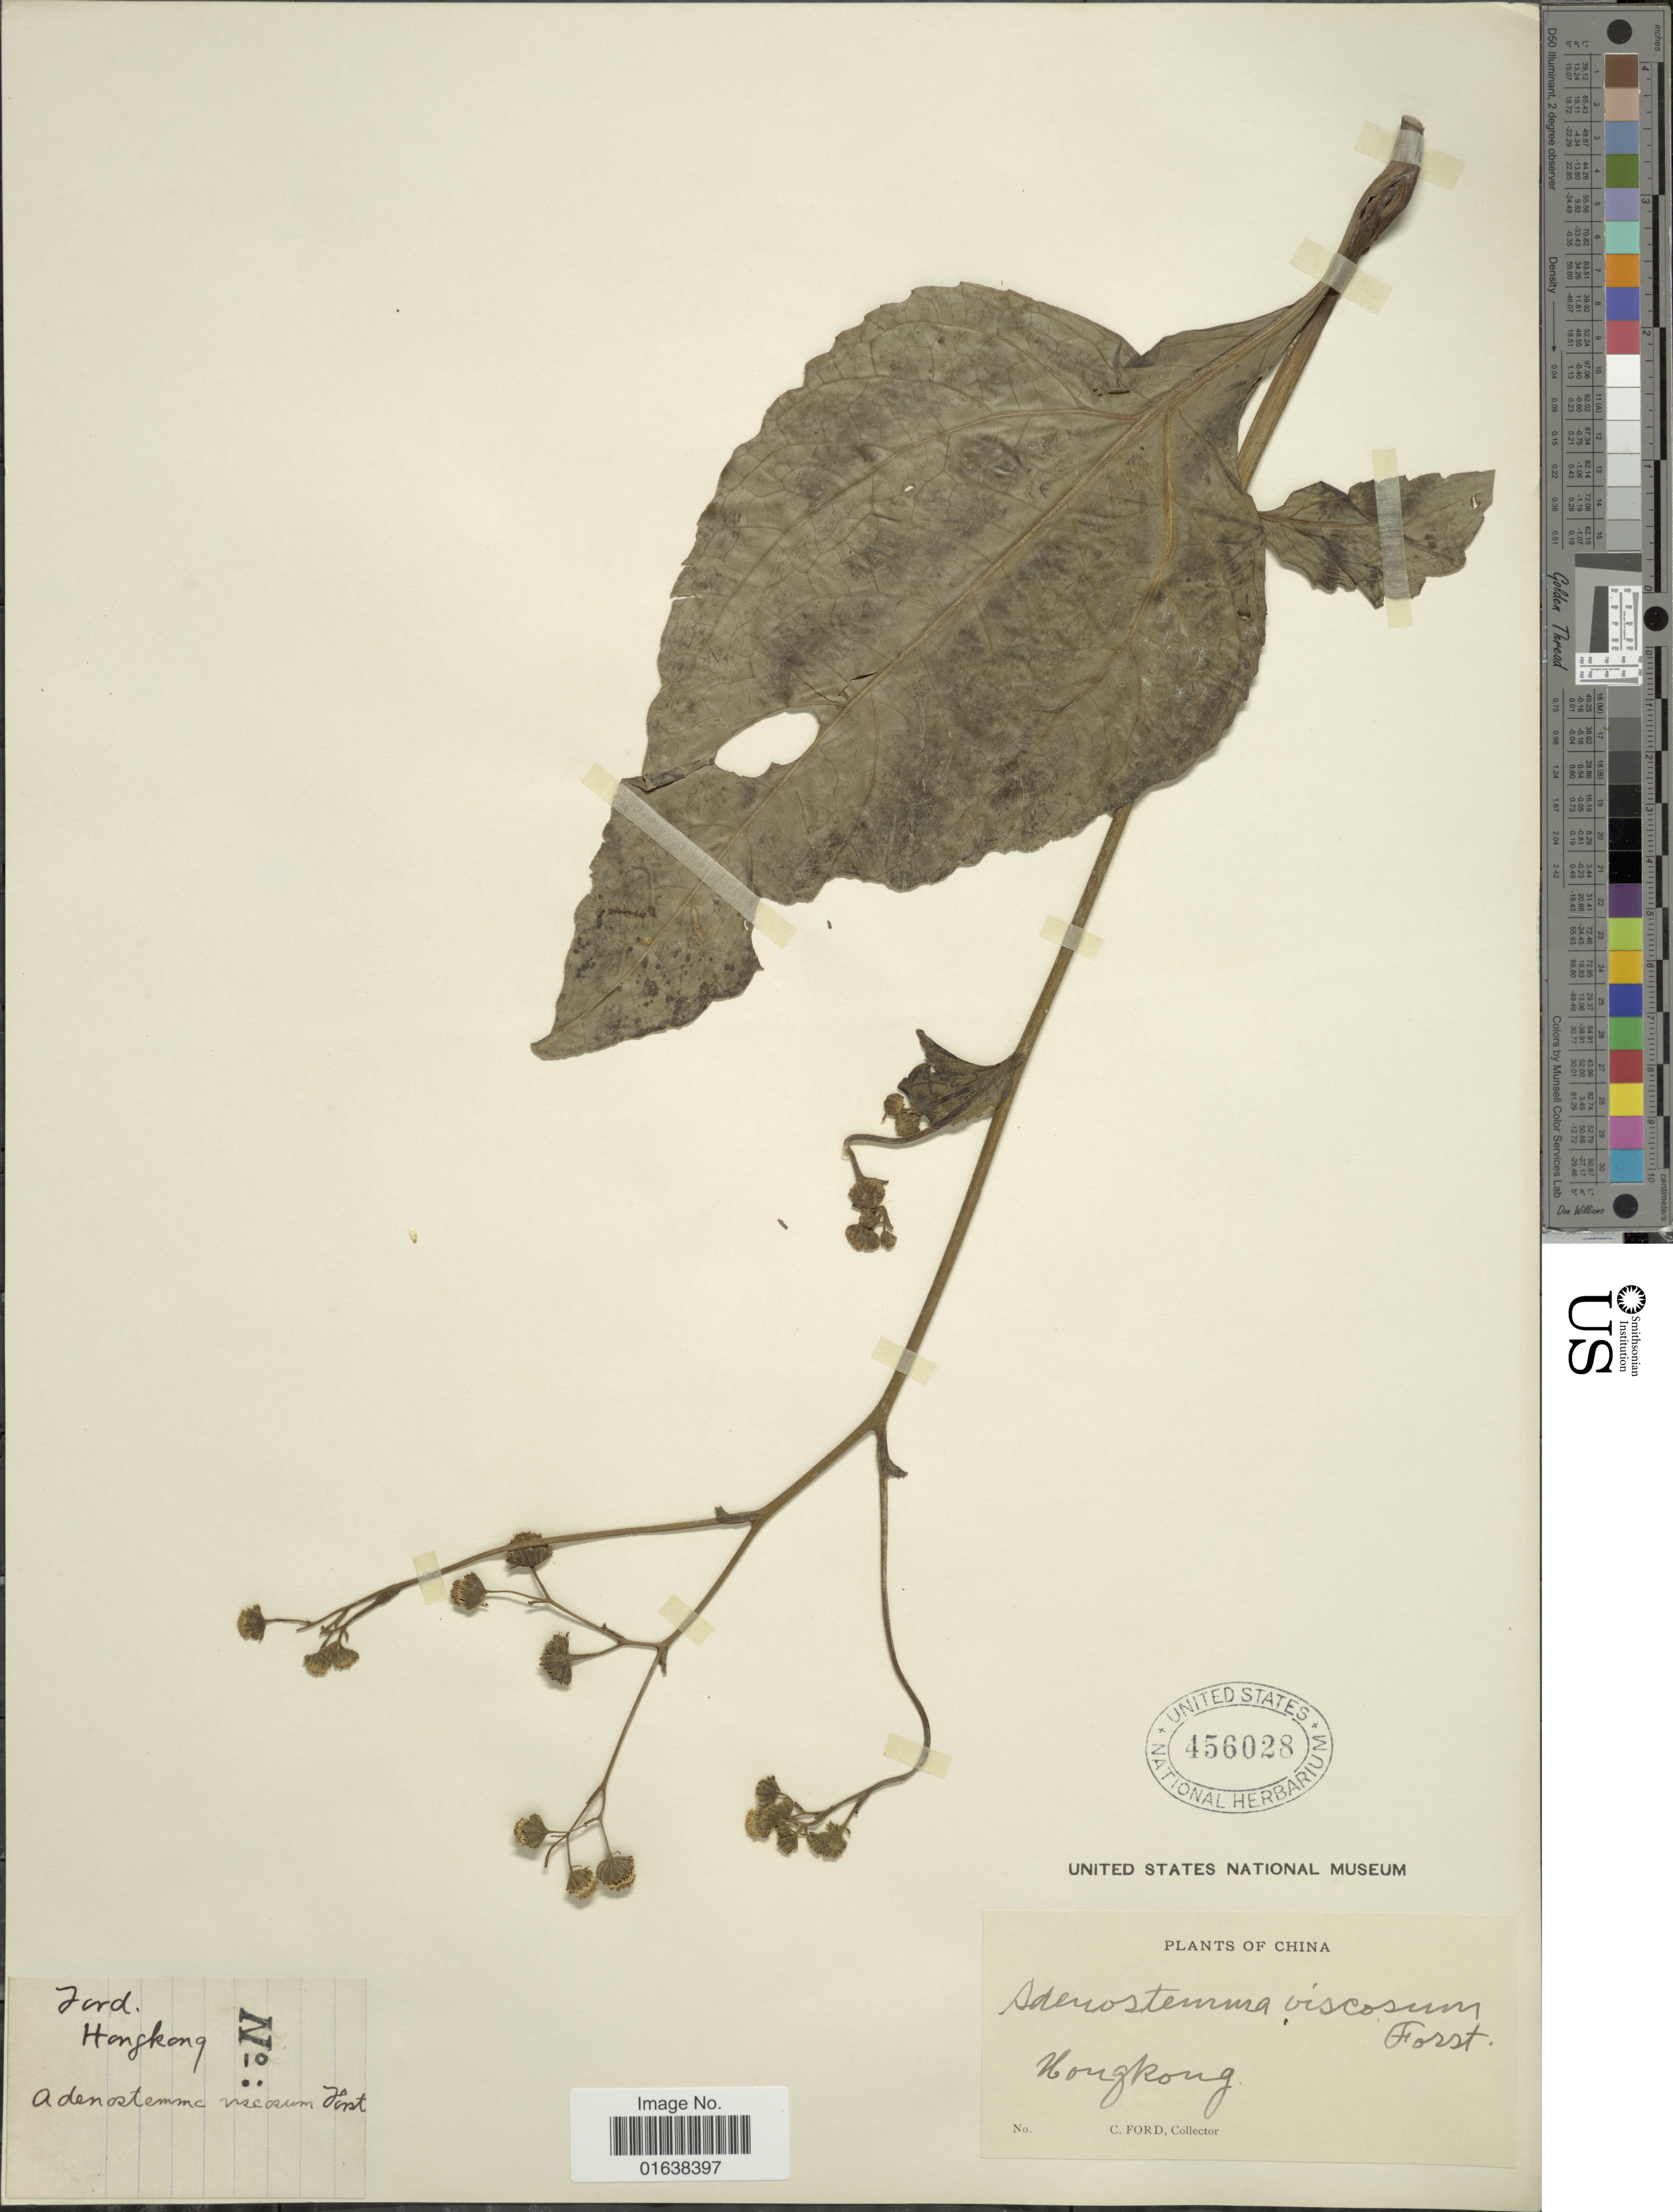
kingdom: Plantae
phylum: Tracheophyta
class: Magnoliopsida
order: Asterales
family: Asteraceae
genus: Adenostemma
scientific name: Adenostemma lavenia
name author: (L.) Kuntze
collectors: C. Ford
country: China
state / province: Hong Kong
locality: China. Hong Kong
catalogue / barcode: US 456028